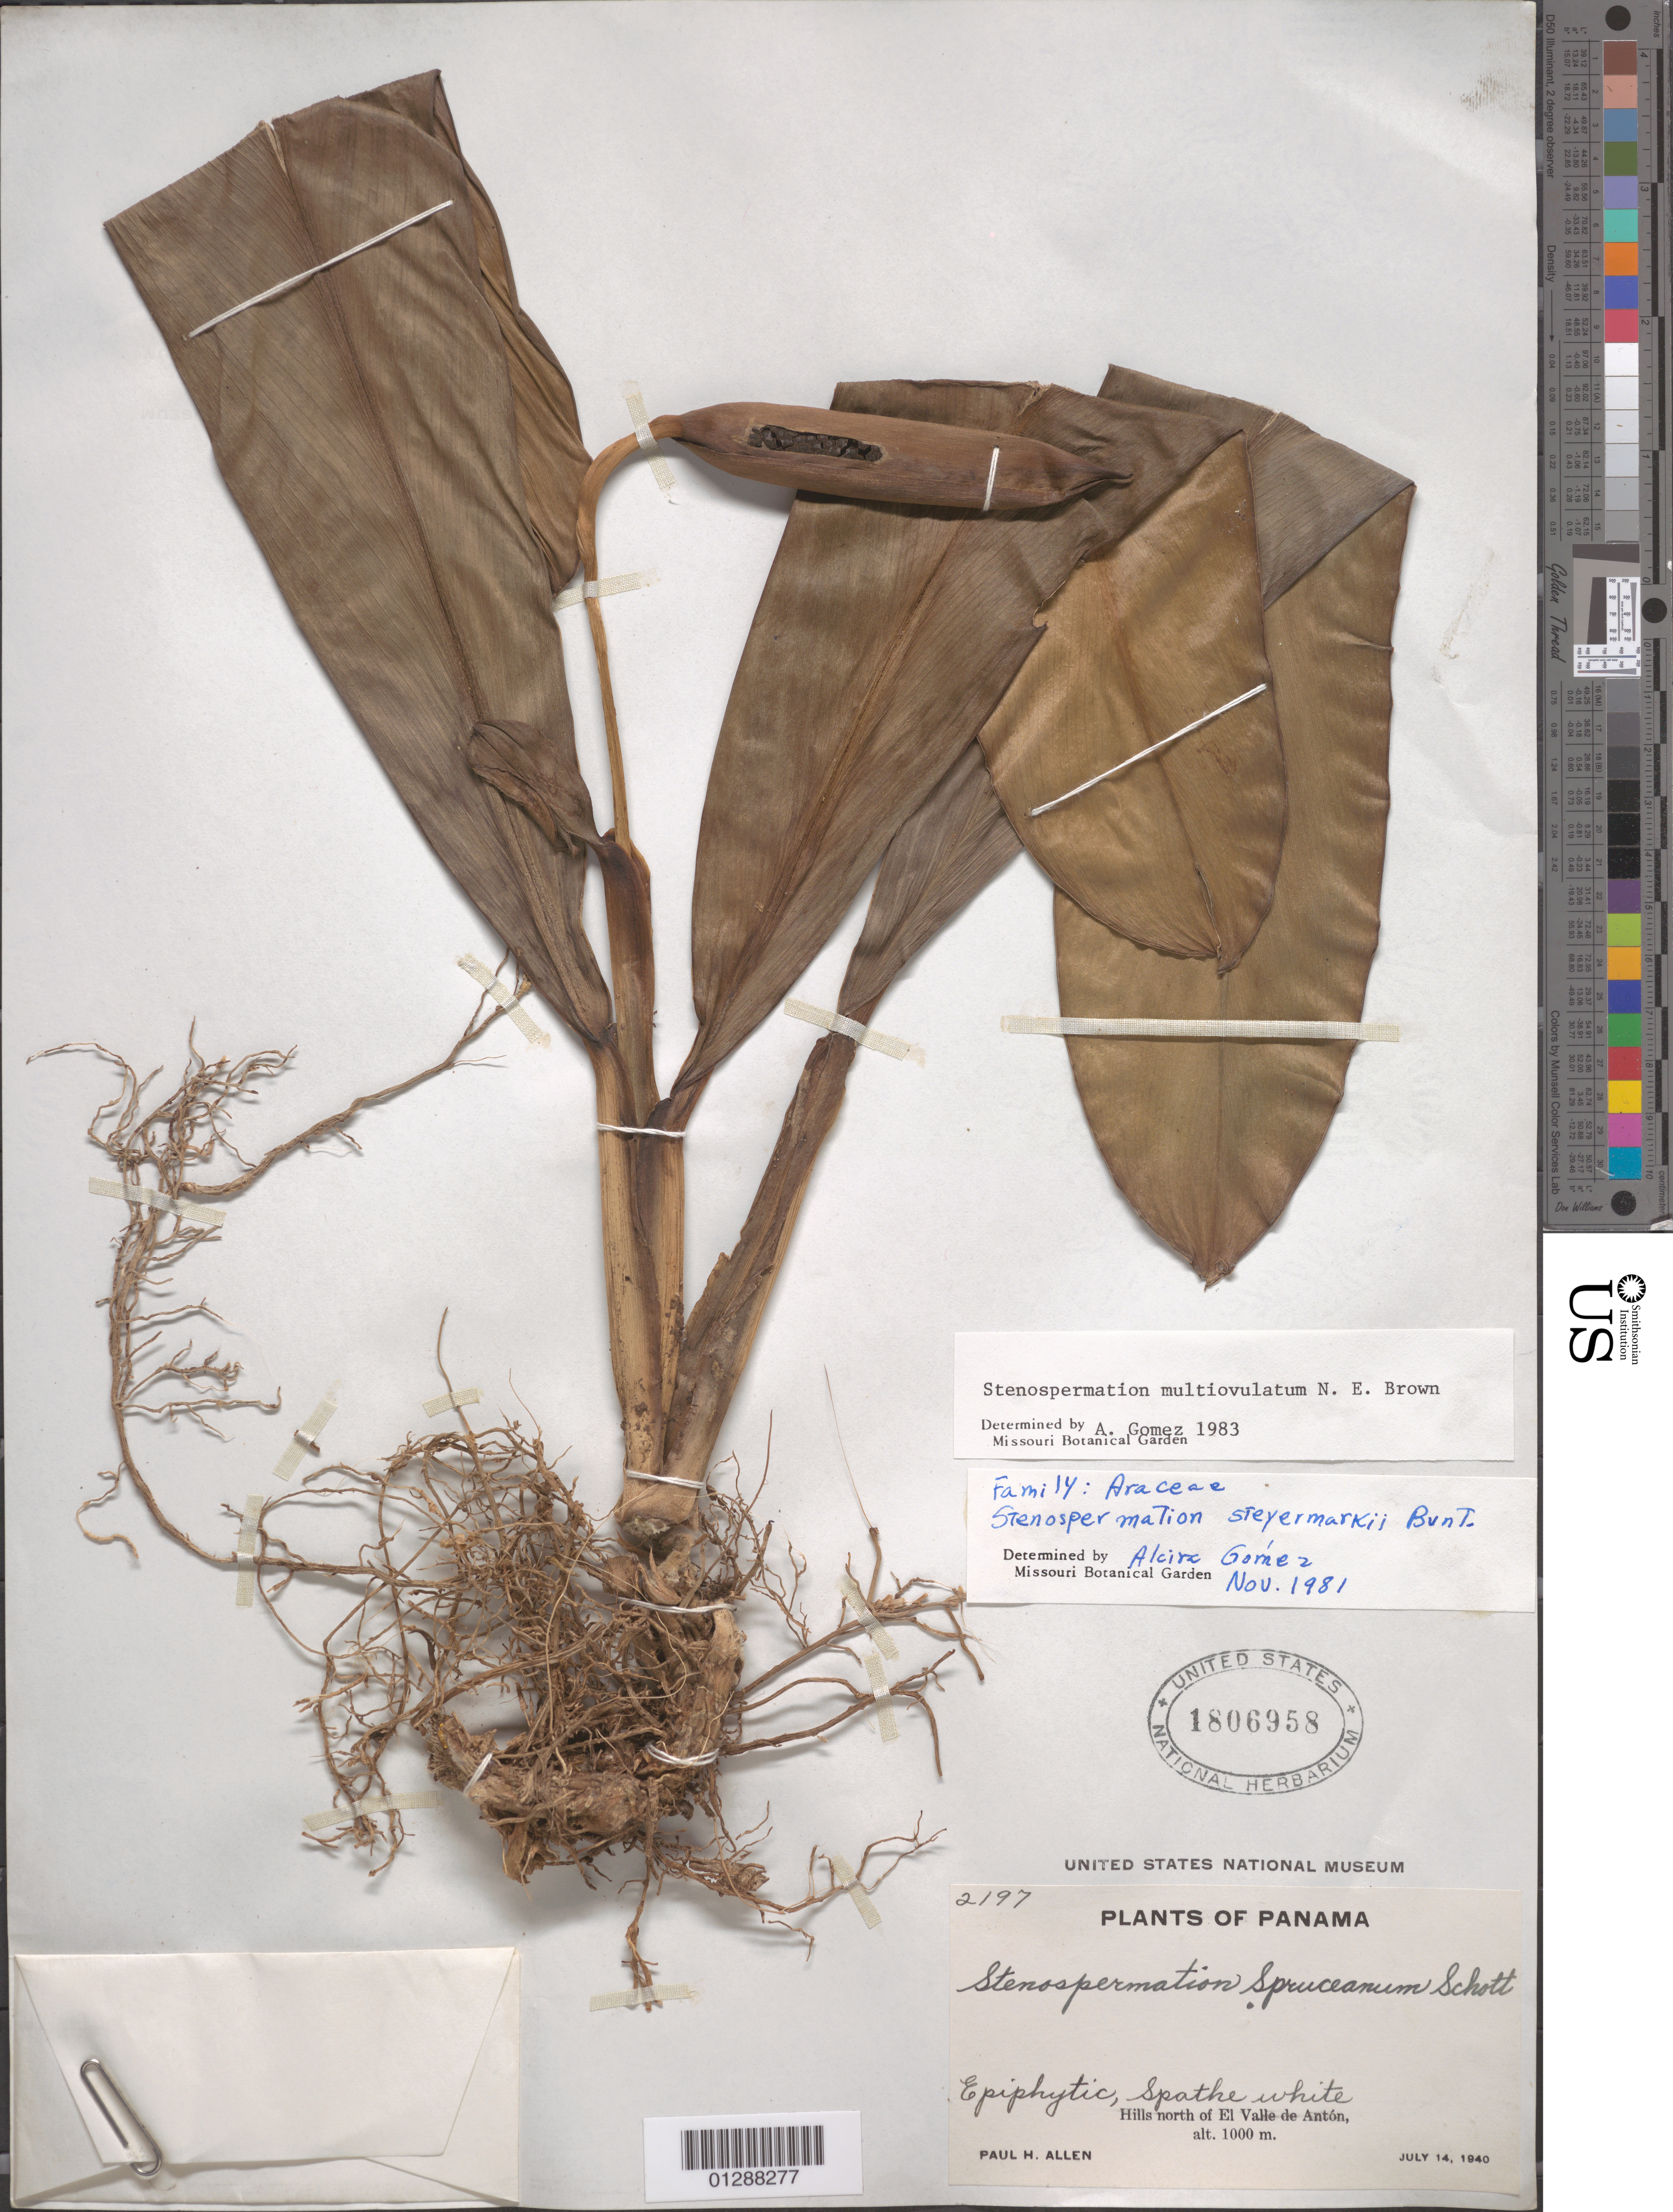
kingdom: Plantae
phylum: Tracheophyta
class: Liliopsida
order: Alismatales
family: Araceae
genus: Stenospermation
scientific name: Stenospermation multiovulatum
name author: (Engl.) N.E. Br.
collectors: P. H. Allen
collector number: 2197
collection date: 1940-07-14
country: Panama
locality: Hills north of El Valle de Antón.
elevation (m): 1000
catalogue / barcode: US 1806958